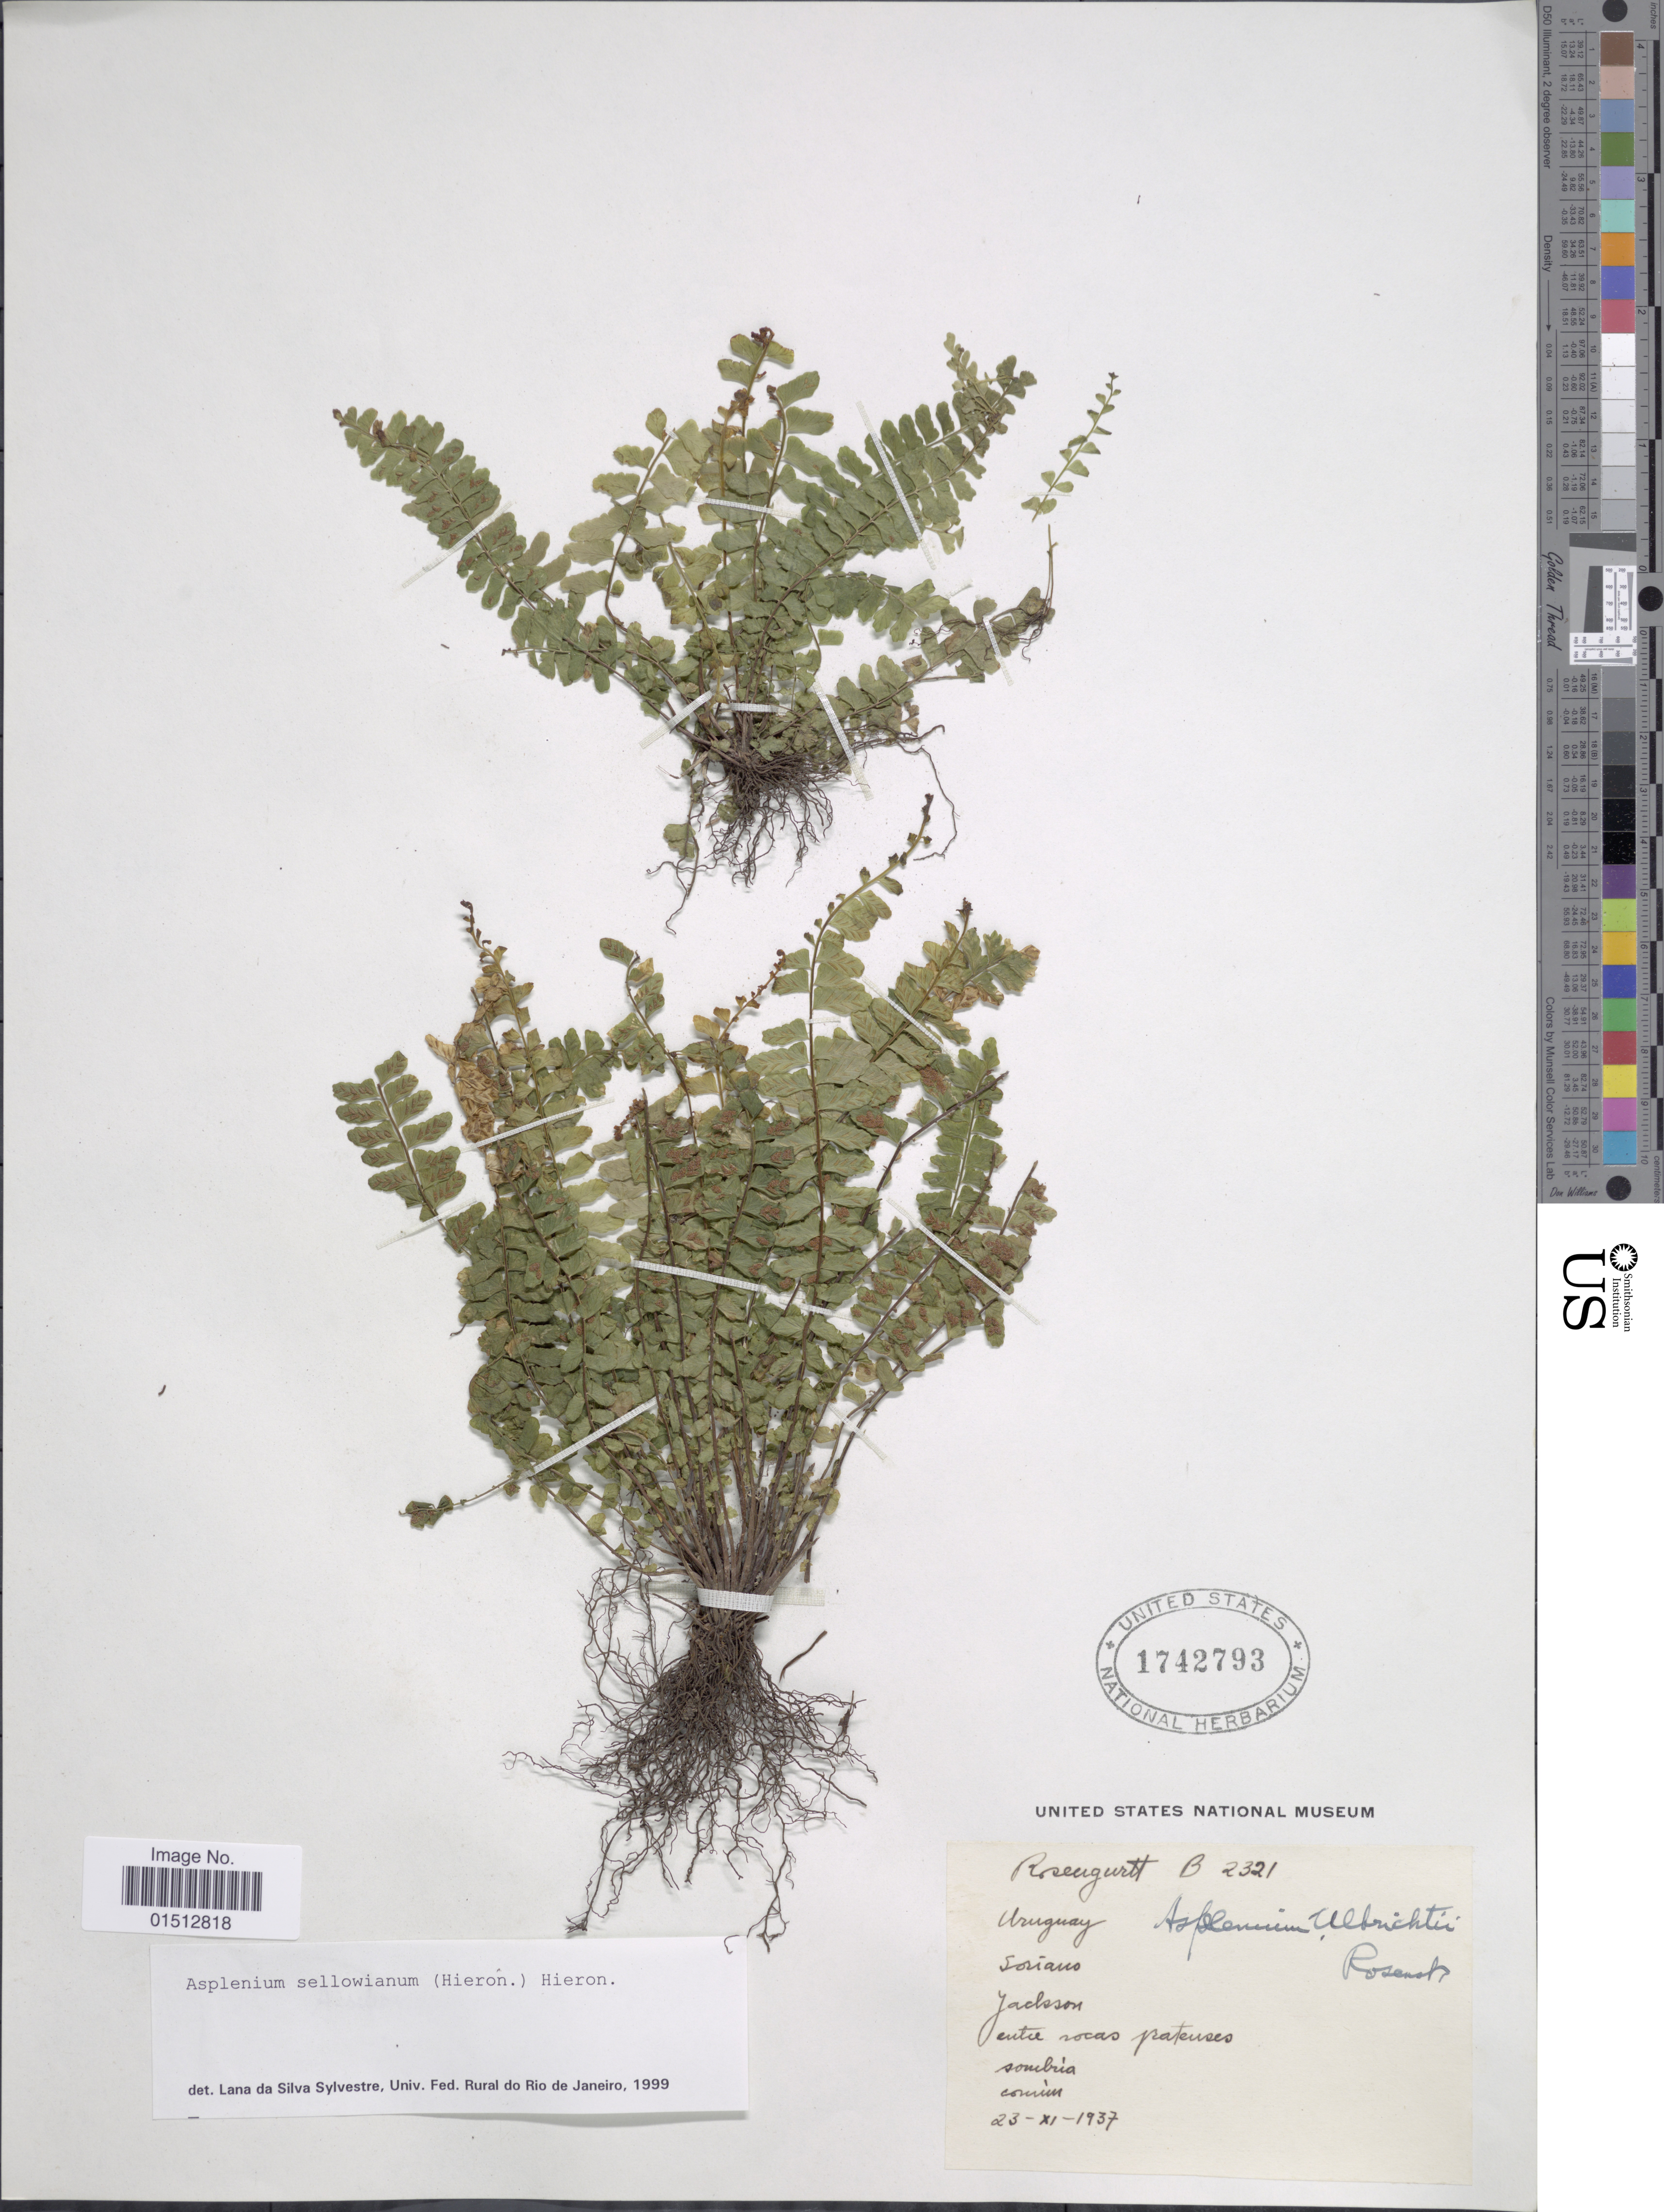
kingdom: Plantae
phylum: Tracheophyta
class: Polypodiopsida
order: Polypodiales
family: Aspleniaceae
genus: Asplenium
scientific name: Asplenium sellowianum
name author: (Hieron.) C. Presl ex Hieron.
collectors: Rosengurtt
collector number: B2321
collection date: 1937-11-23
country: Uruguay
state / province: Soriano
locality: Uruguay, Soriano, Jackson, entre rocas pratenses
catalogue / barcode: US 1742793